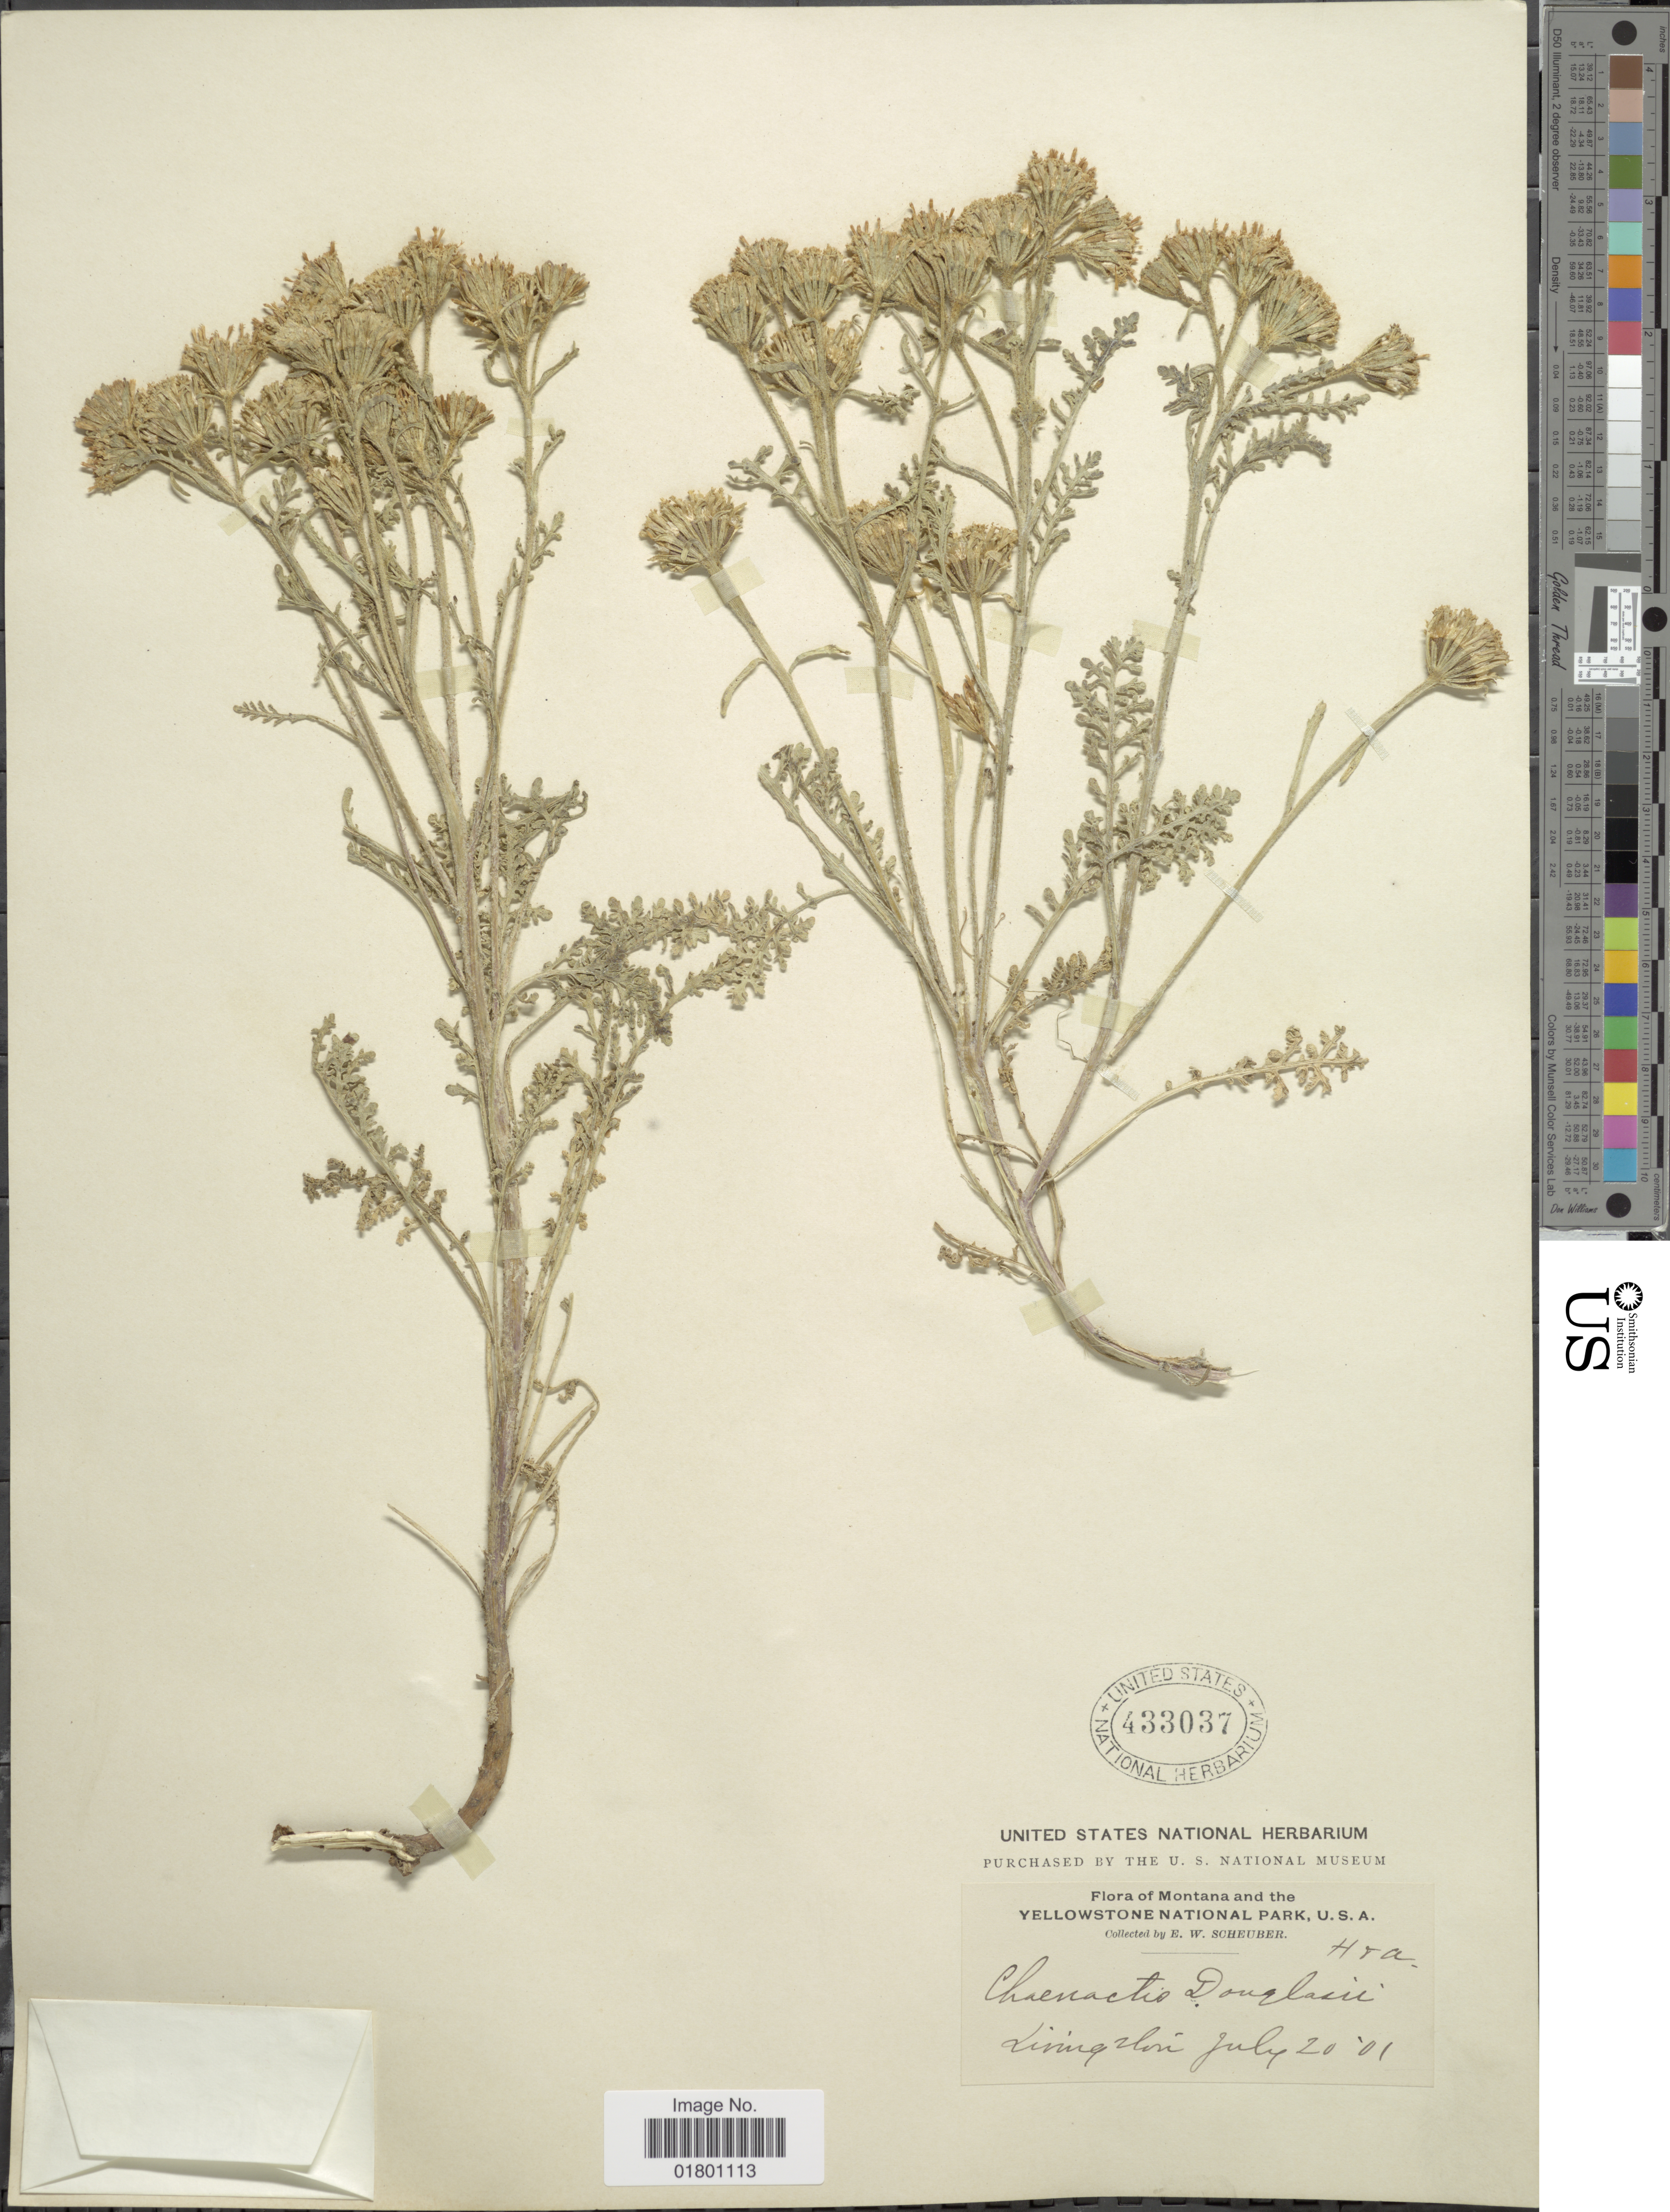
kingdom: Plantae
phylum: Tracheophyta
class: Magnoliopsida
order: Asterales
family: Asteraceae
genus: Chaenactis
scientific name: Chaenactis douglasii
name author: Hook. & Arn.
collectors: E. Scheuber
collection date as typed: Transcribed d/m/y: 20/7/1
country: United States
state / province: Montana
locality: Montana and the Yellowstone National Park, Livingston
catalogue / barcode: US 433037